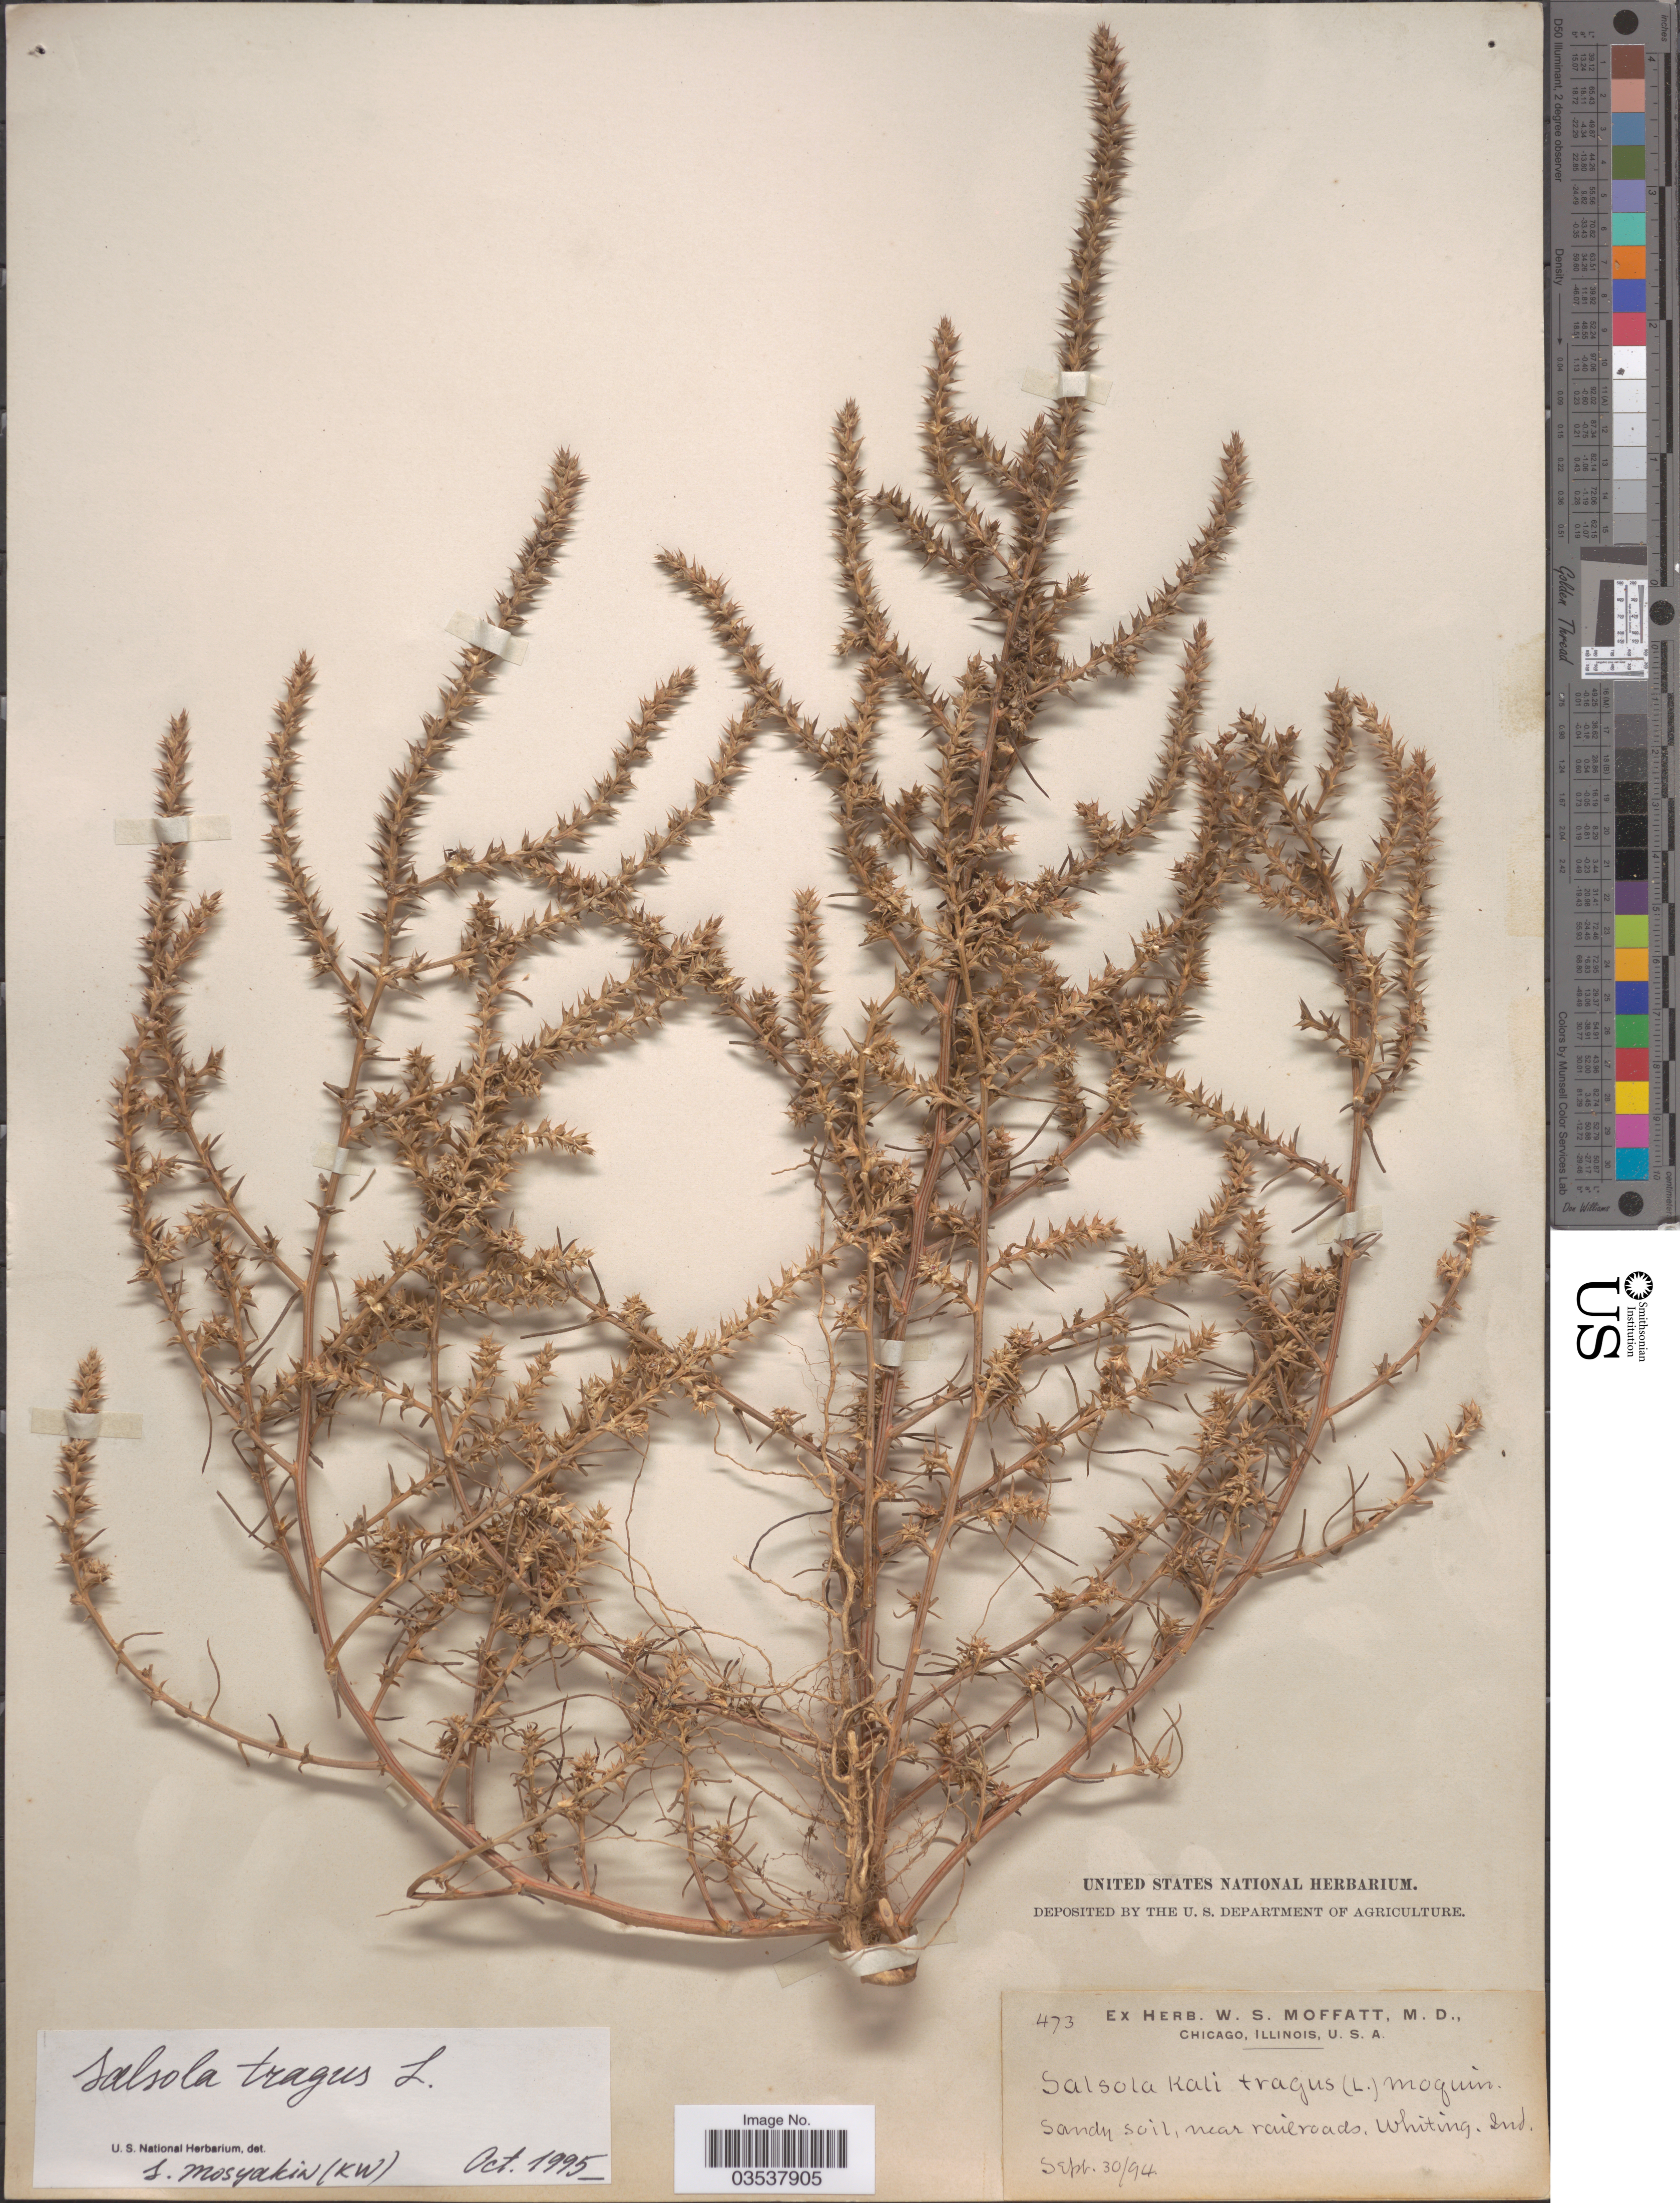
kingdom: Plantae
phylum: Tracheophyta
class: Magnoliopsida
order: Caryophyllales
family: Amaranthaceae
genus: Salsola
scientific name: Salsola tragus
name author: L.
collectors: ex herb. W. S. Moffatt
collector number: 473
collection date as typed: Transcribed d/m/y: 30/9/94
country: United States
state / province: Indiana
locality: Near railroads. Whiting.